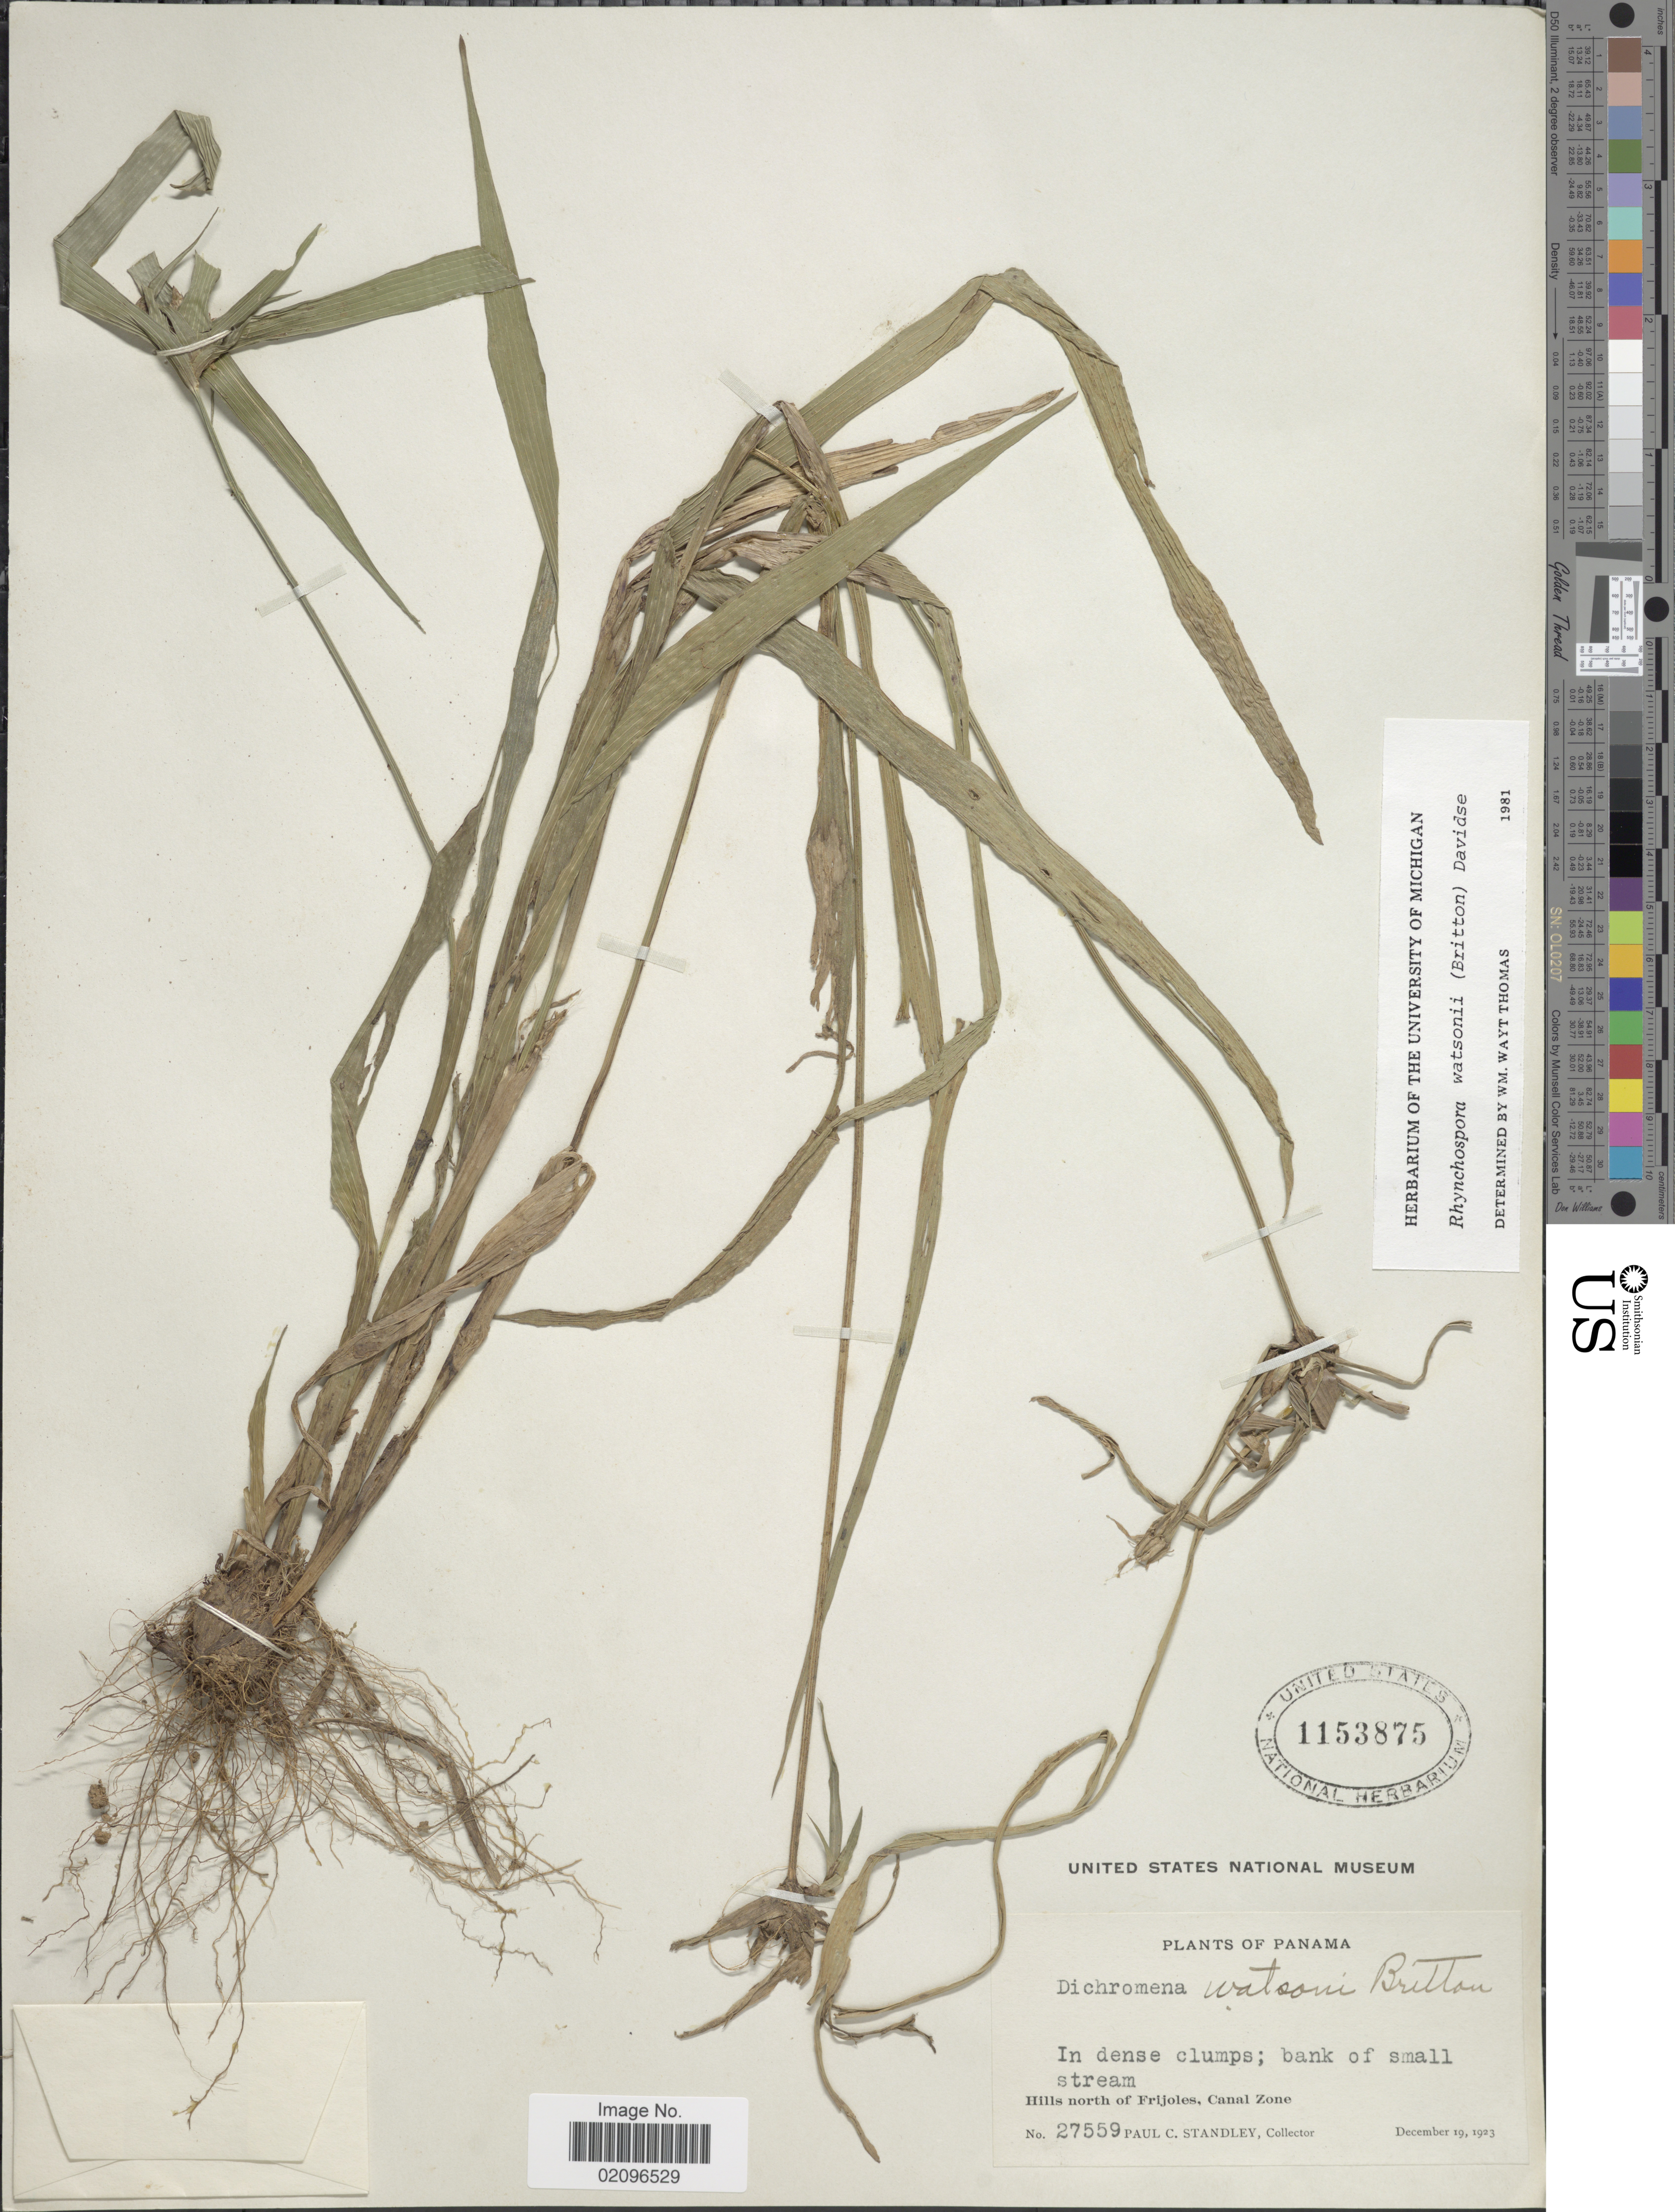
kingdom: Plantae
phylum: Tracheophyta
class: Liliopsida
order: Poales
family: Cyperaceae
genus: Rhynchospora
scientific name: Rhynchospora watsonii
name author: (Britton) Davidse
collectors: P. C. Standley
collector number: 27559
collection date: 1923-12-19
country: Panama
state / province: Colón / Panamá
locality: In dense clumps; banks of small stream, Hills north of Frijoles, Canal Cone.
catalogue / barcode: US 1153875